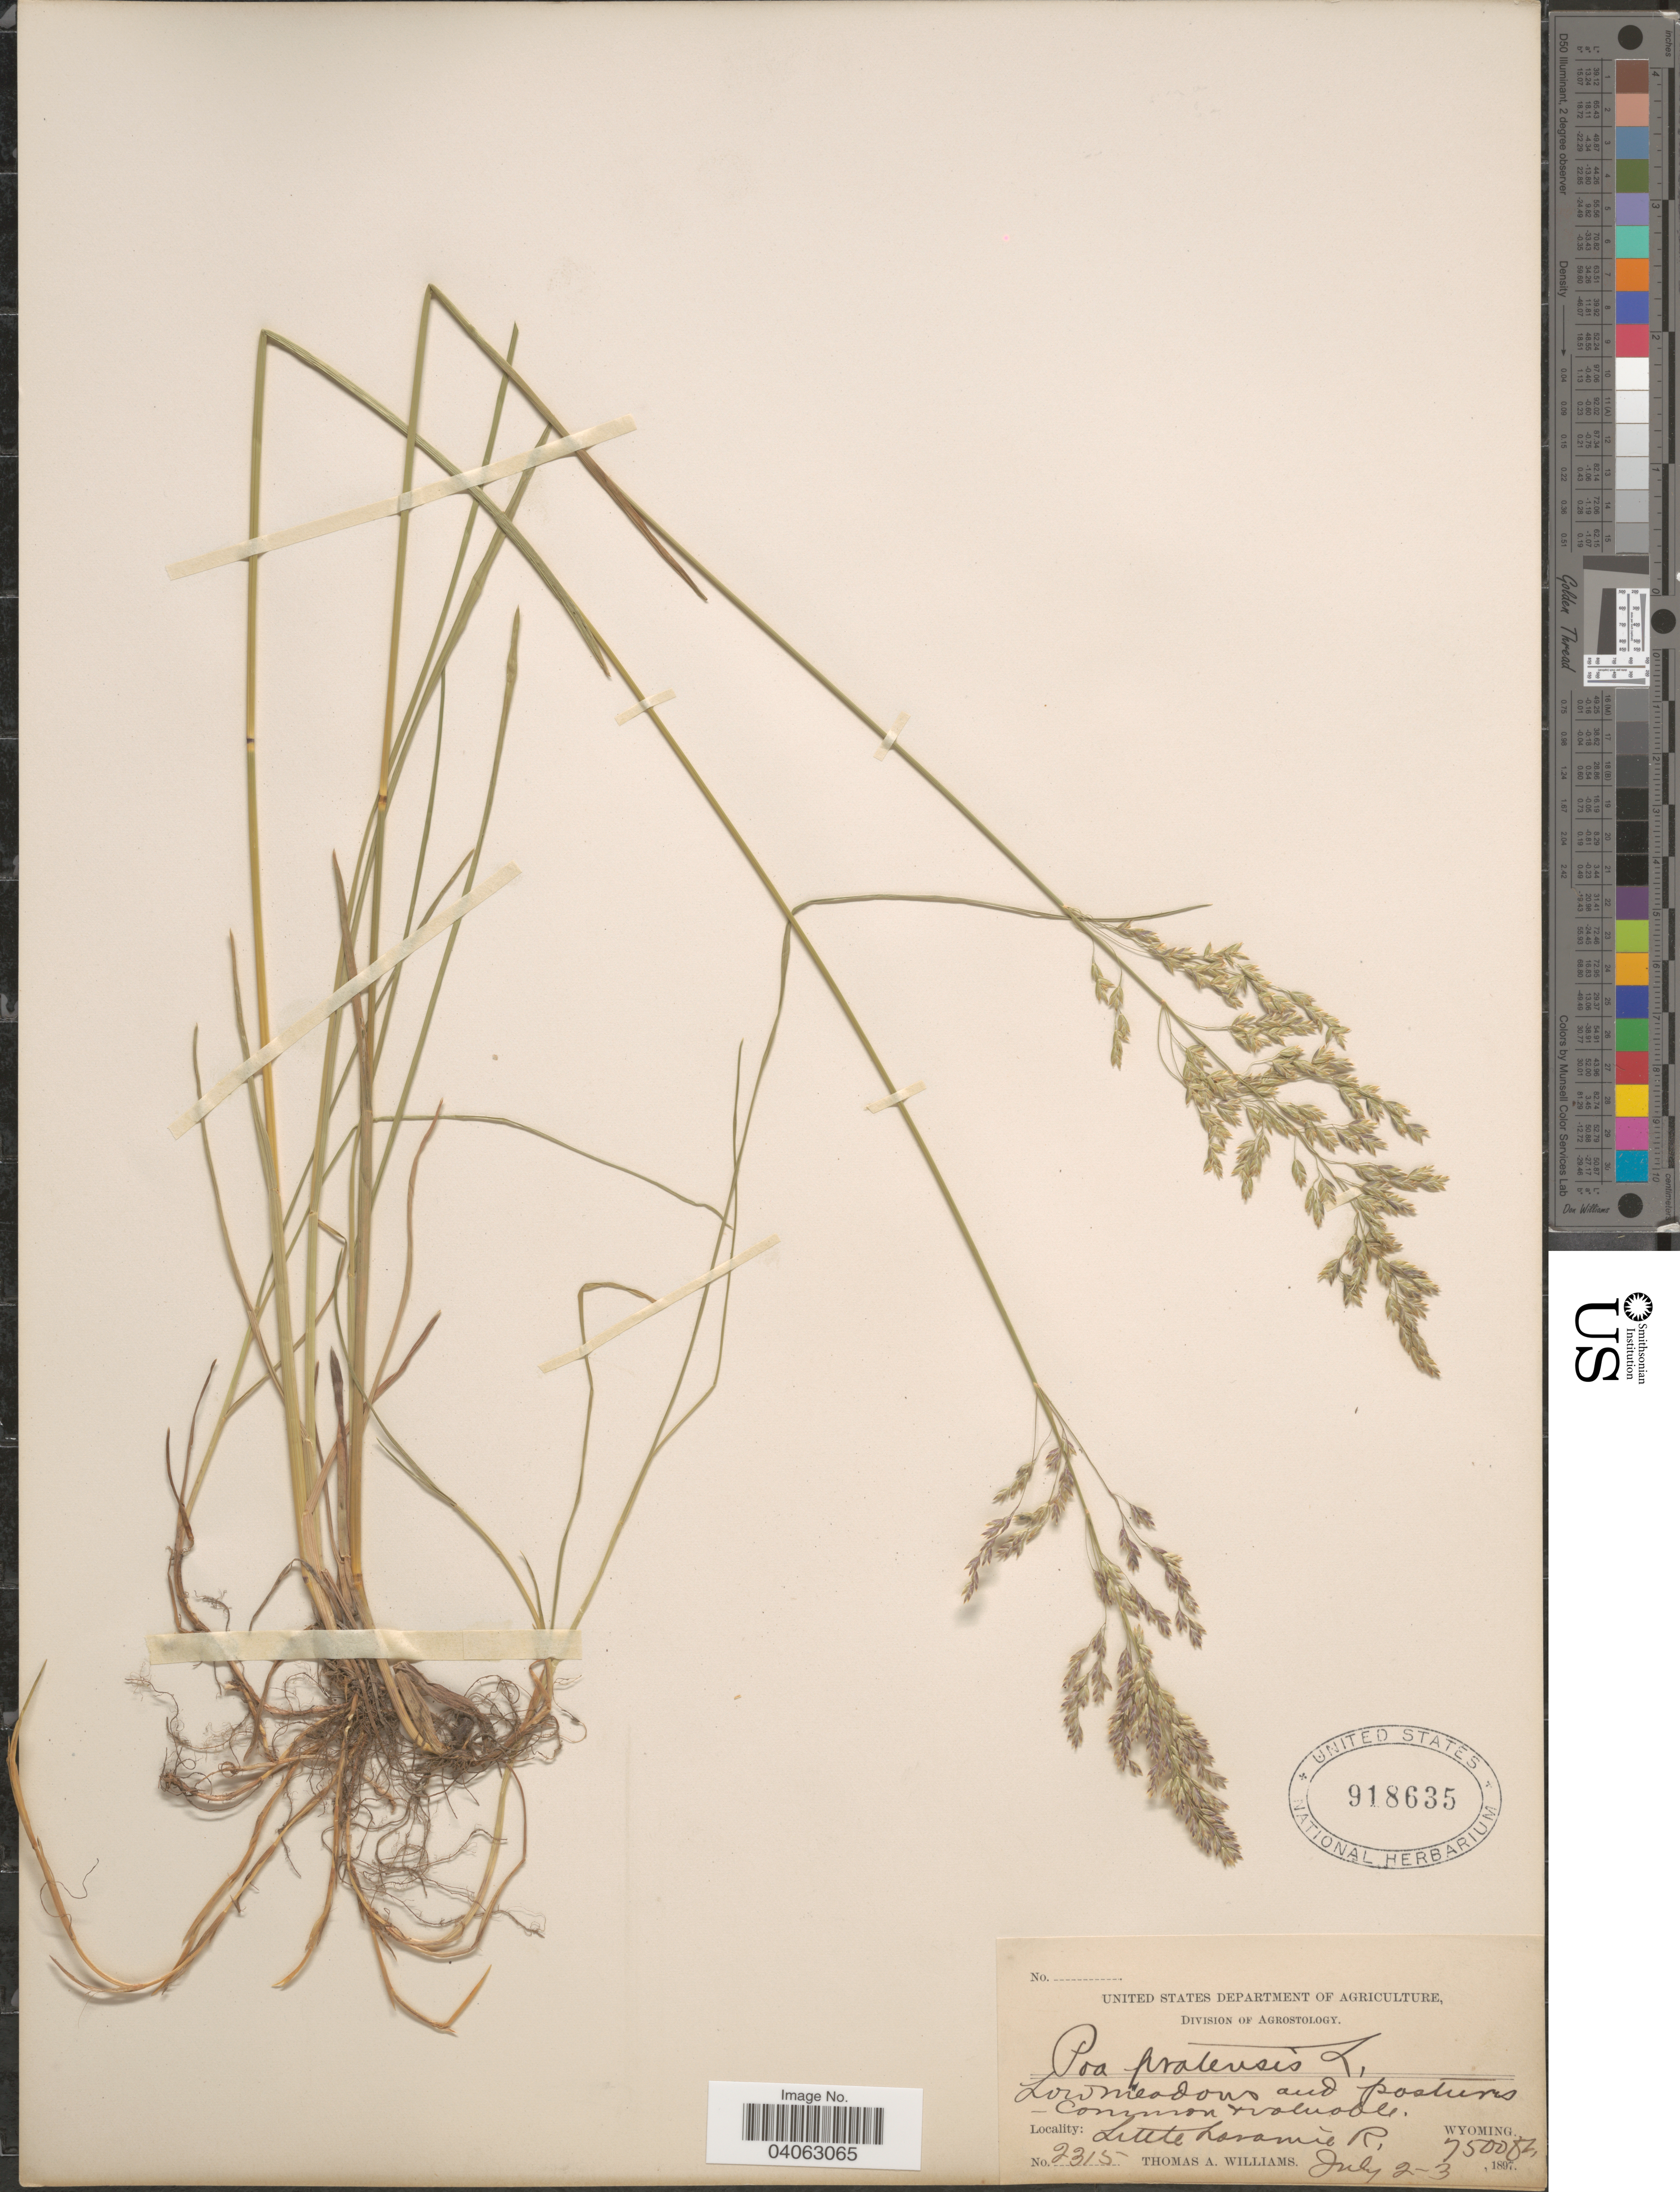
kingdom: Plantae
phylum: Tracheophyta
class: Liliopsida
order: Poales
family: Poaceae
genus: Poa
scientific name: Poa pratensis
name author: L.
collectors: T. A. Williams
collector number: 2315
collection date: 1897-07-02/1897-07-03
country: United States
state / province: Wyoming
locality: Little Laramie R.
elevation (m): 2286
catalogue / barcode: US 918635